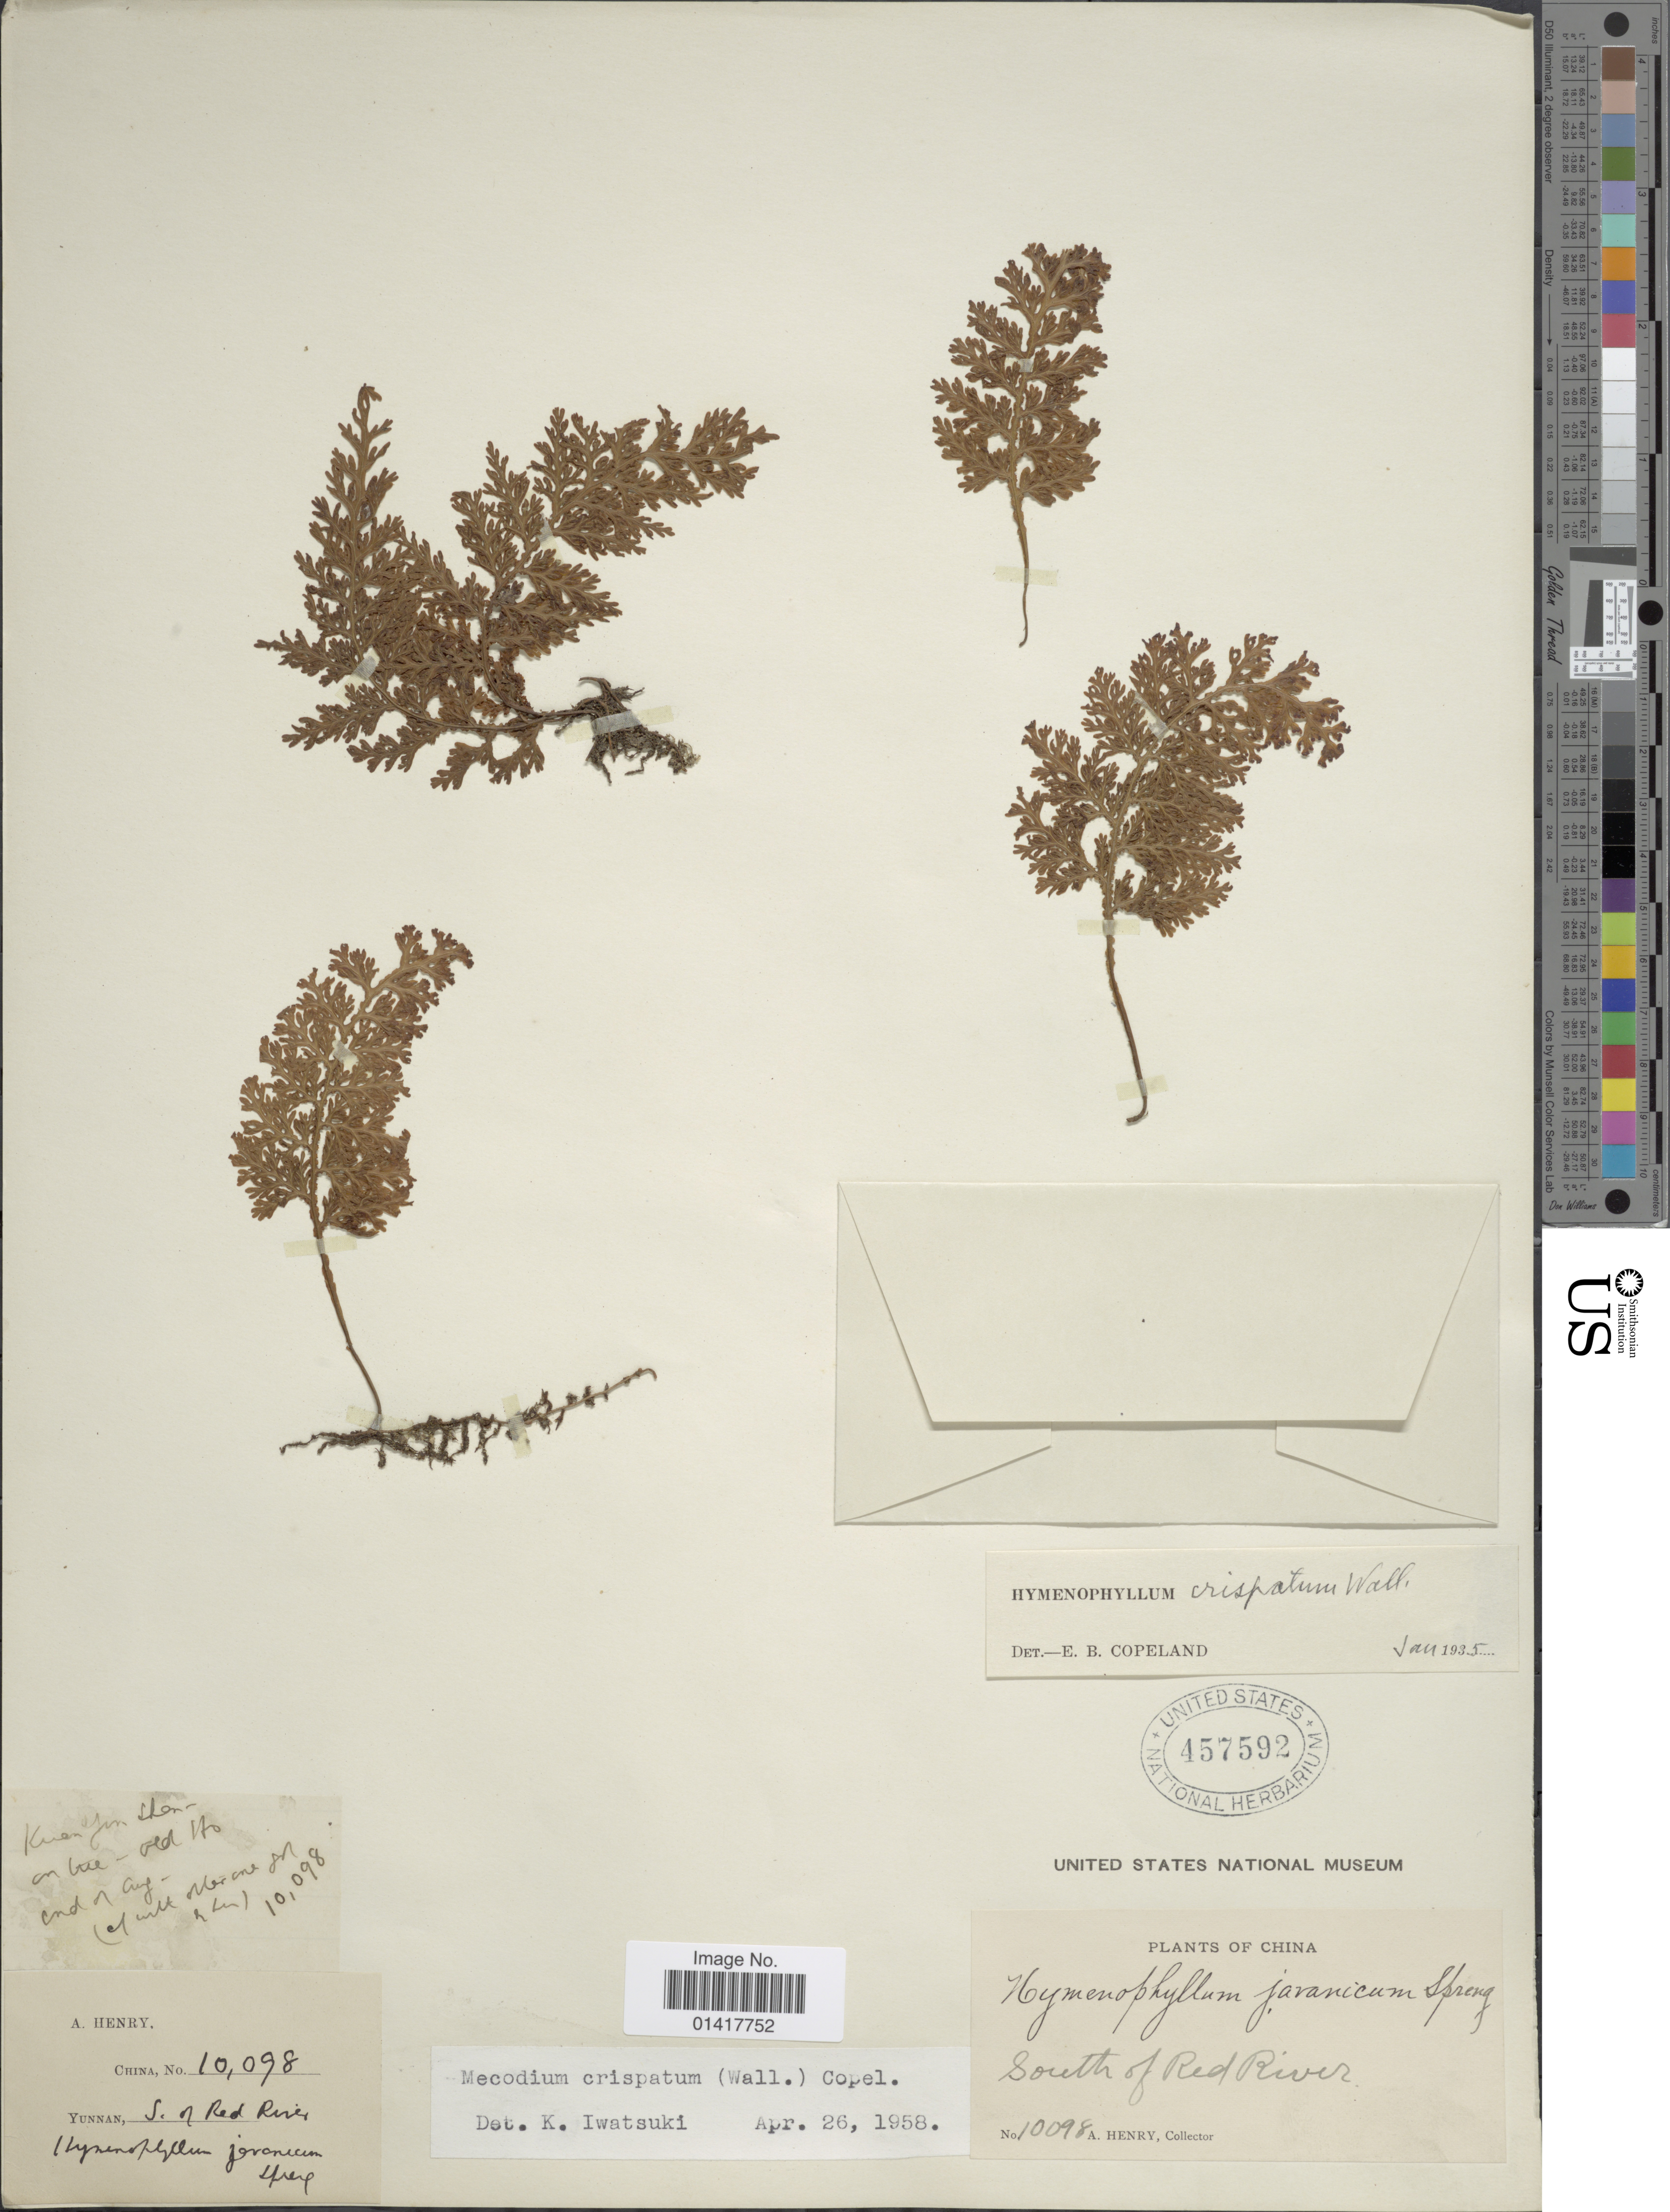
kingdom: Plantae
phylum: Tracheophyta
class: Polypodiopsida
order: Hymenophyllales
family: Hymenophyllaceae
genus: Hymenophyllum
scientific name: Hymenophyllum crispatum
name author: Wall. ex Hook. & Grev.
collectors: A. Henry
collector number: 10098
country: China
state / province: Yunnan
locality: South of Red River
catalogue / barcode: US 457592